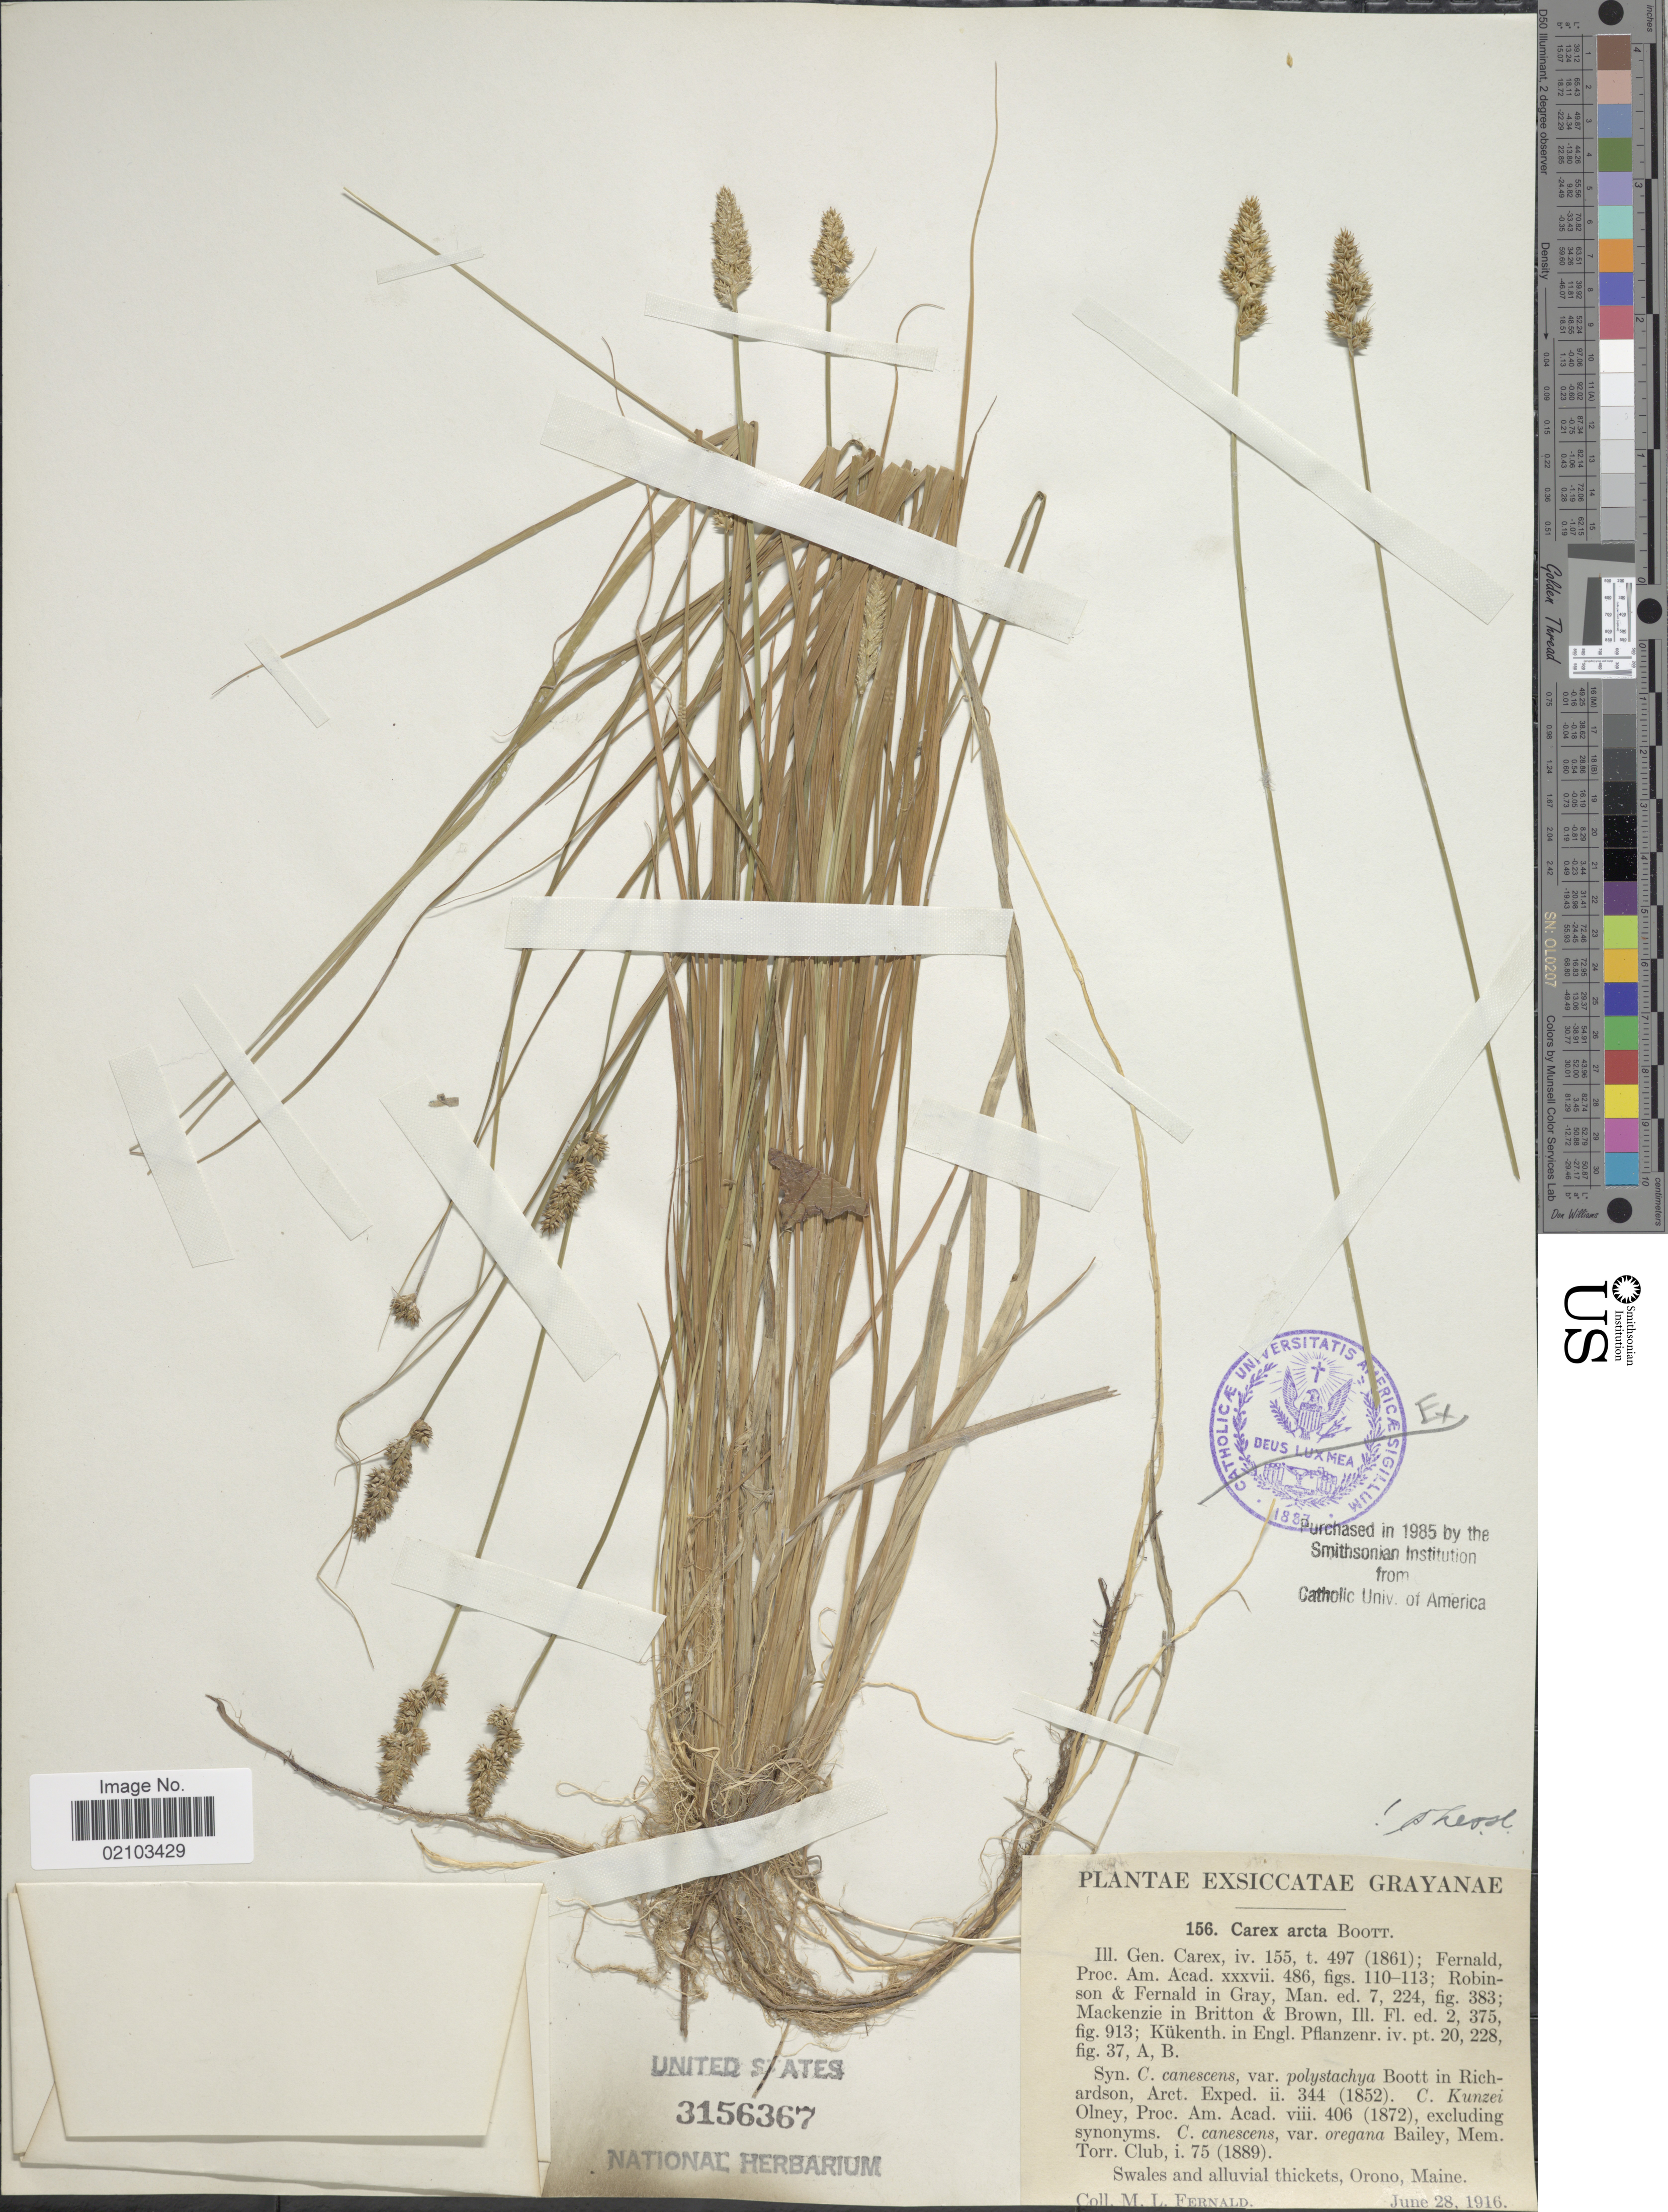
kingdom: Plantae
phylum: Tracheophyta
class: Liliopsida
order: Poales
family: Cyperaceae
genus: Carex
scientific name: Carex arcta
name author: Boott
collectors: M. L. Fernald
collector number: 156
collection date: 1916-06-28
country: United States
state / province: Maine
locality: Grayanae. Swales and alluvial thickets, Orono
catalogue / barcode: US 3156367